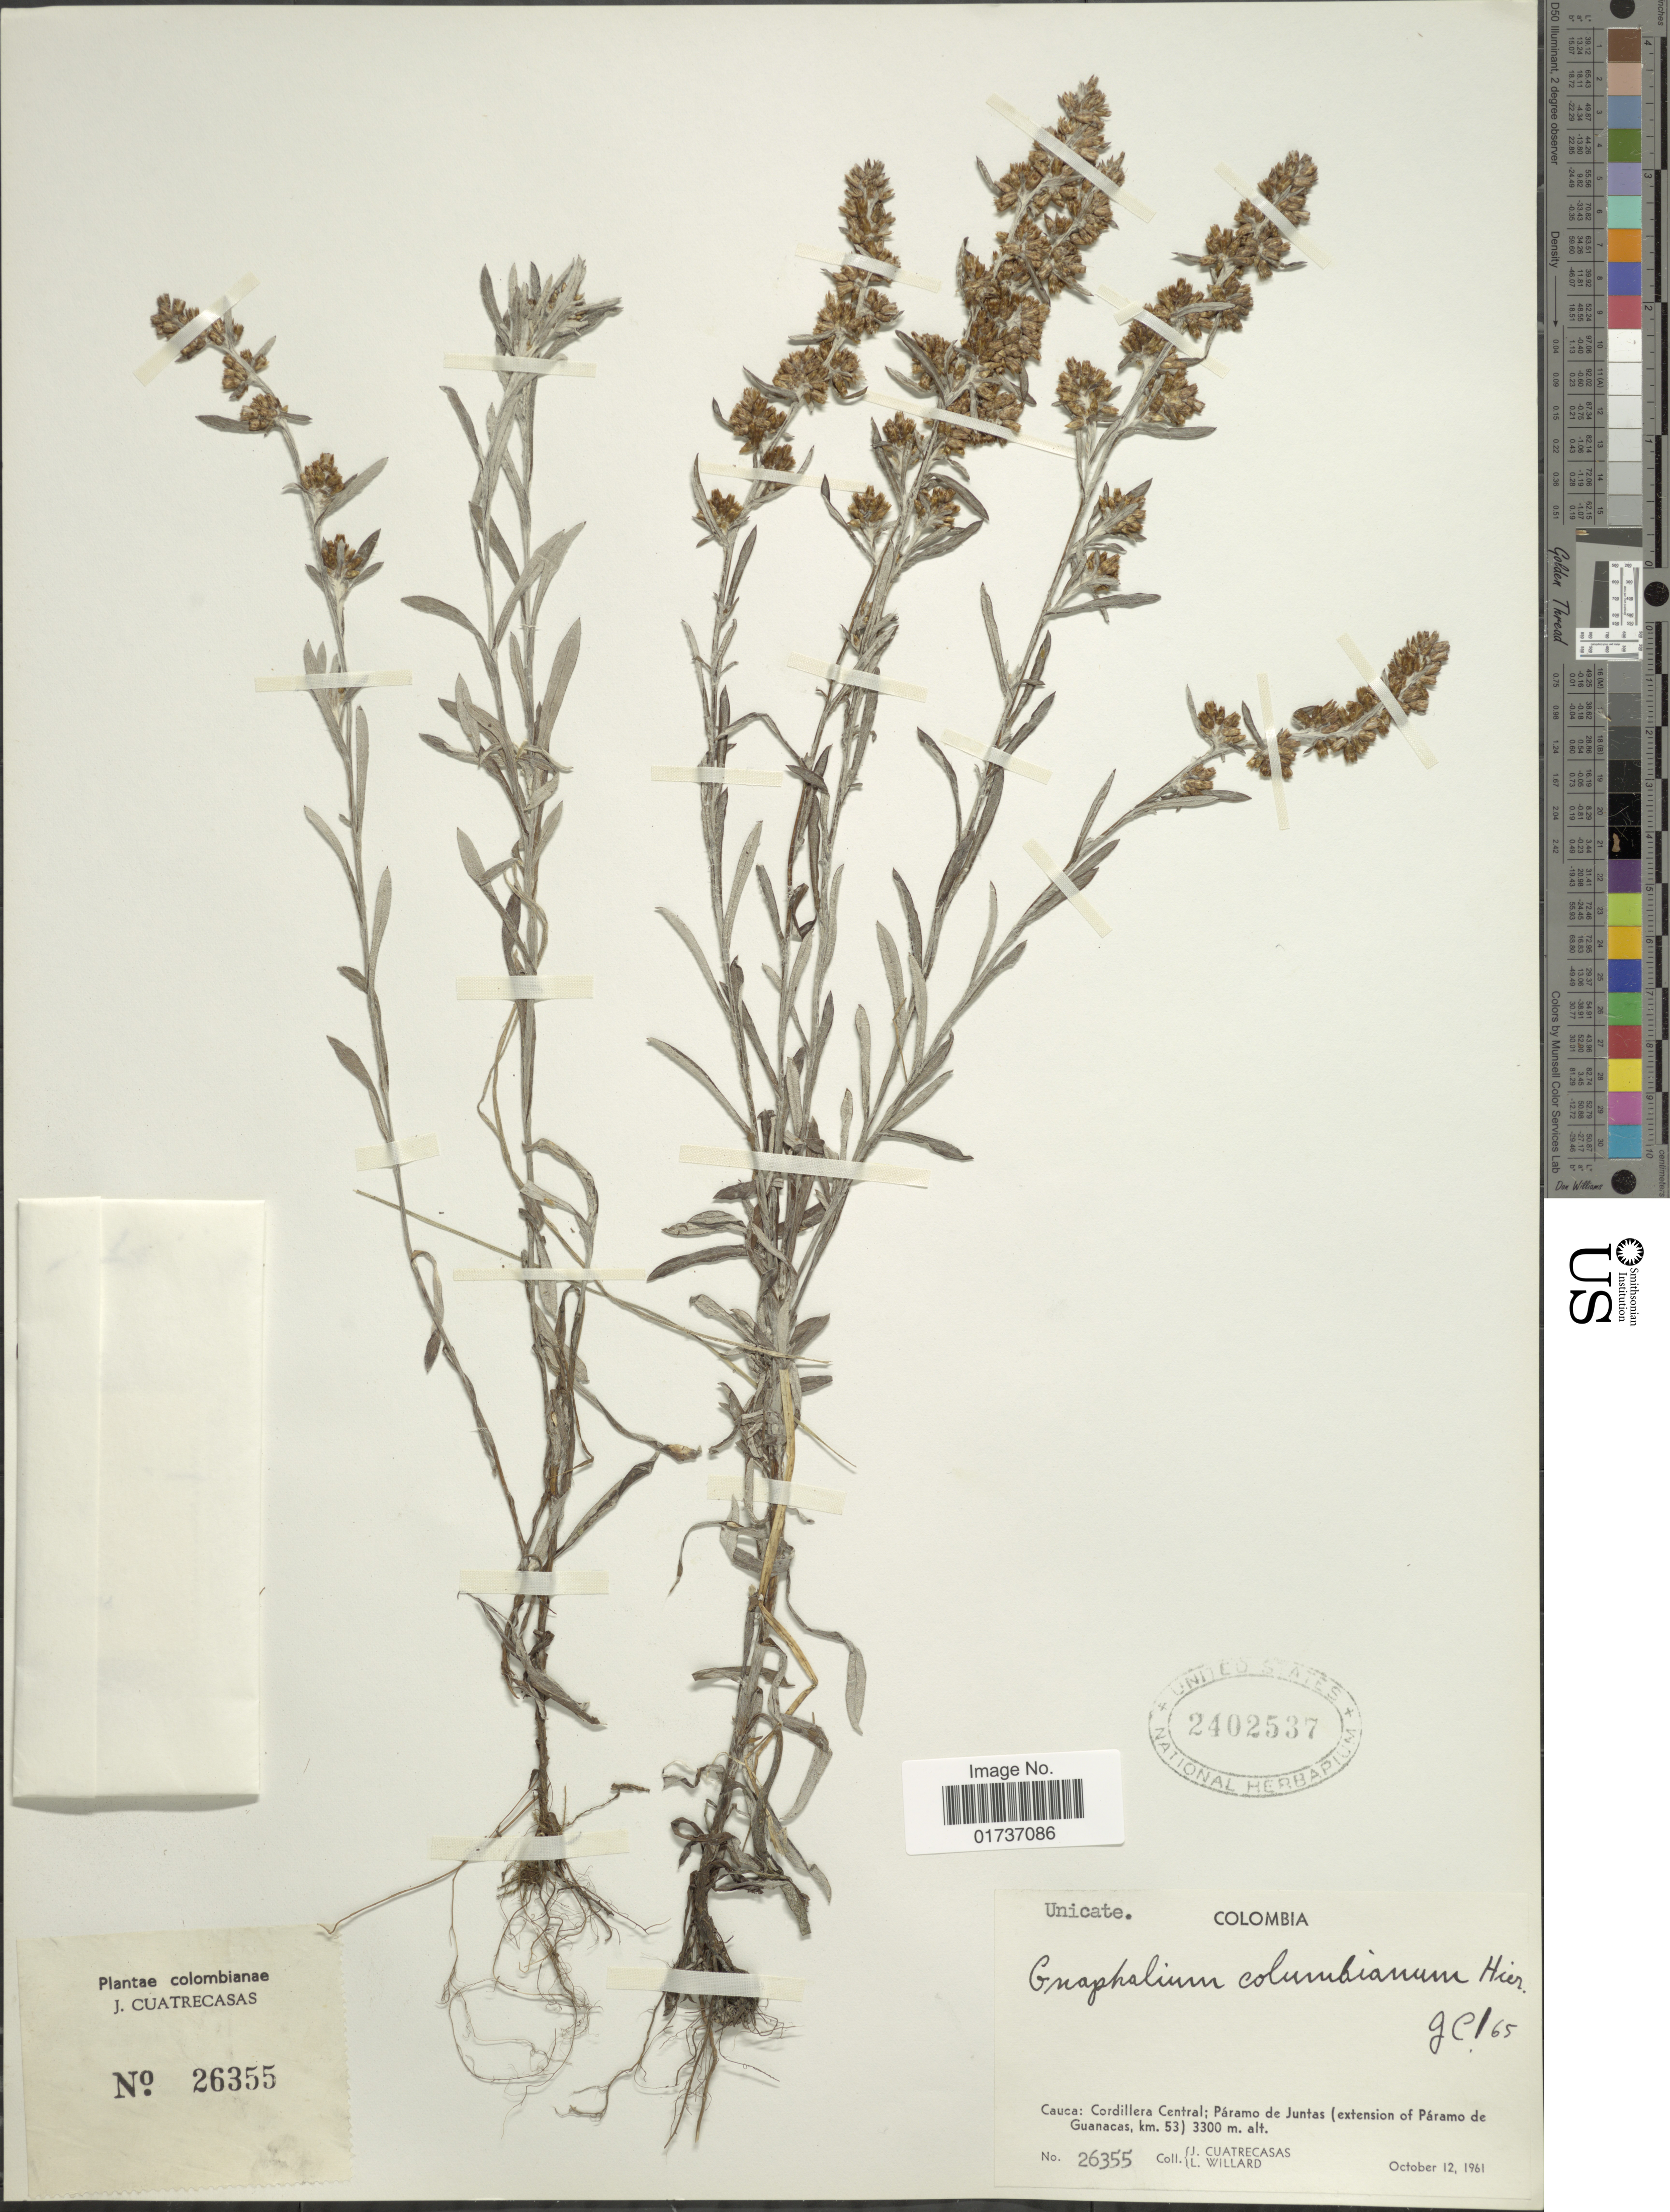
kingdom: Plantae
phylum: Tracheophyta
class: Magnoliopsida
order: Asterales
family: Asteraceae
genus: Gnaphalium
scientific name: Gnaphalium purpureum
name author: L.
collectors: J. Cuatrecasas & L. Willard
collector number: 26355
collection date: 1961-10-12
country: Colombia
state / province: Cauca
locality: Cordillera Central; Páramo de untas(extension of Páramo de Guanacas, km 53)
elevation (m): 3300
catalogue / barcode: US 2402537